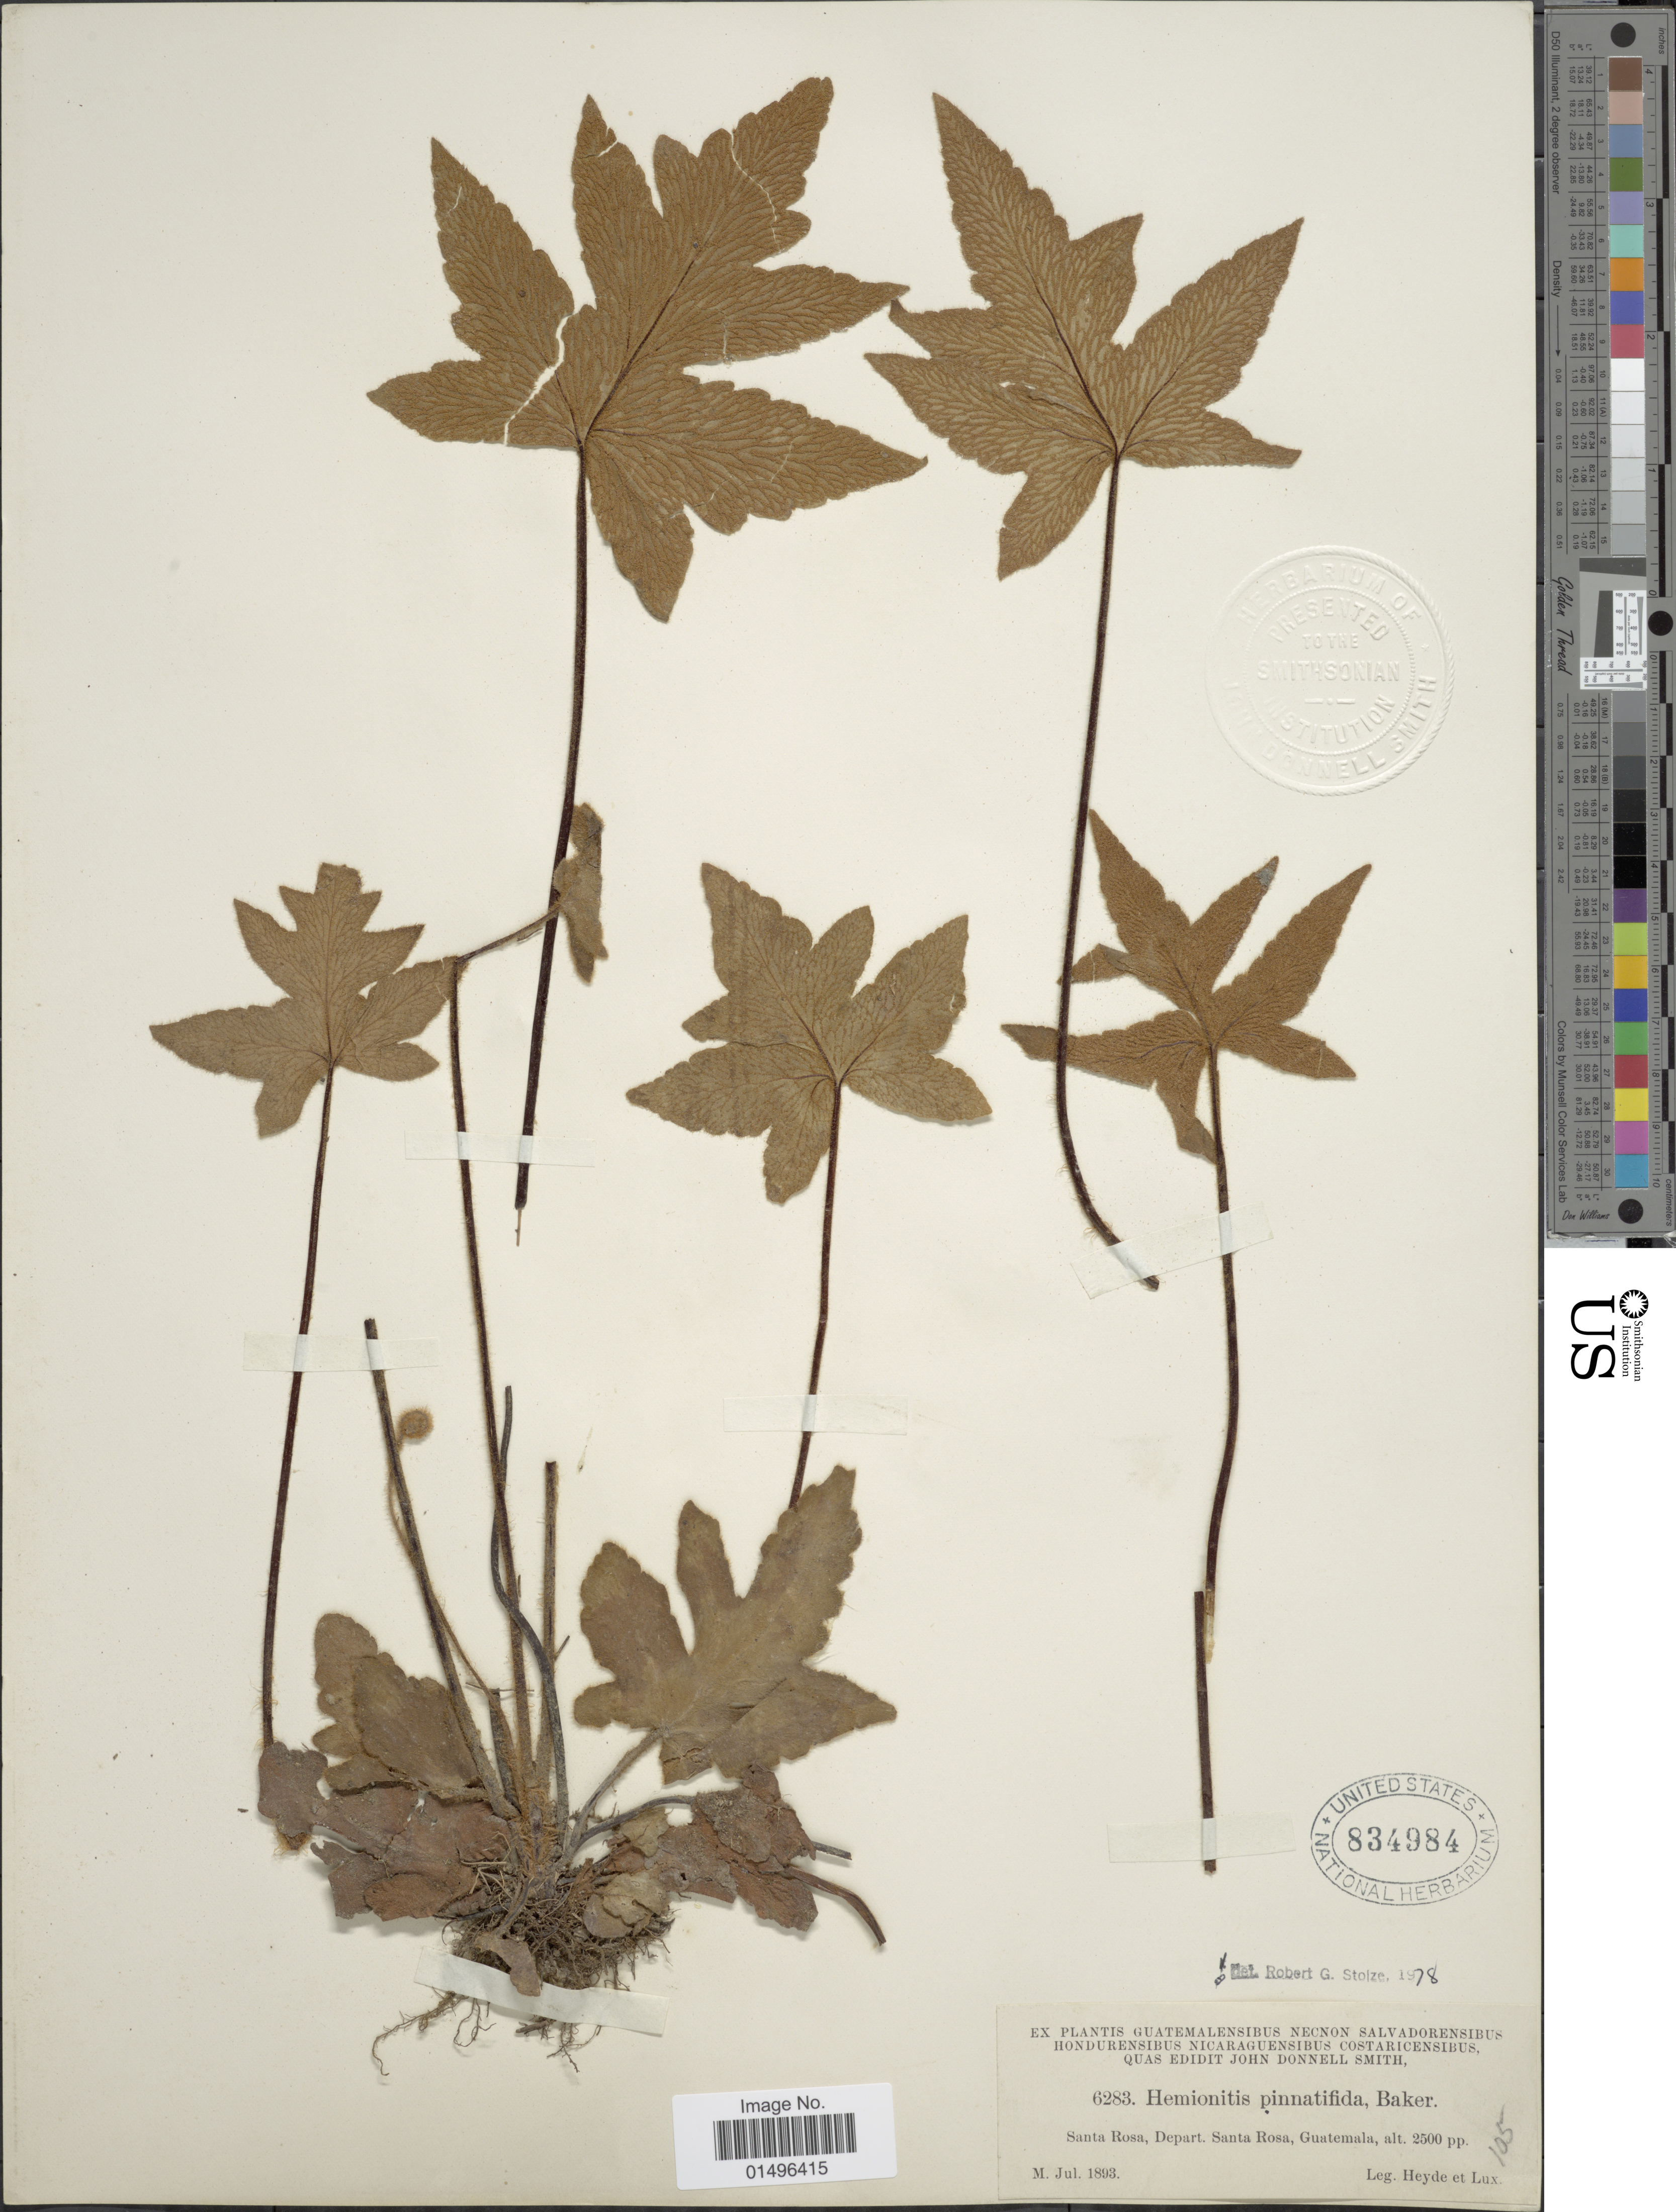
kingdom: Plantae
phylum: Tracheophyta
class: Polypodiopsida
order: Polypodiales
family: Pteridaceae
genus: Hemionitis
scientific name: Hemionitis pinnatifida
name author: Baker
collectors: Heyde & Lux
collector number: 6283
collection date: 1893-07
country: Guatemala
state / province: Santa Rosa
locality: Guatemala, Santa Rosa, Depart. Santa Rosa.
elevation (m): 762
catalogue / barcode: US 834984